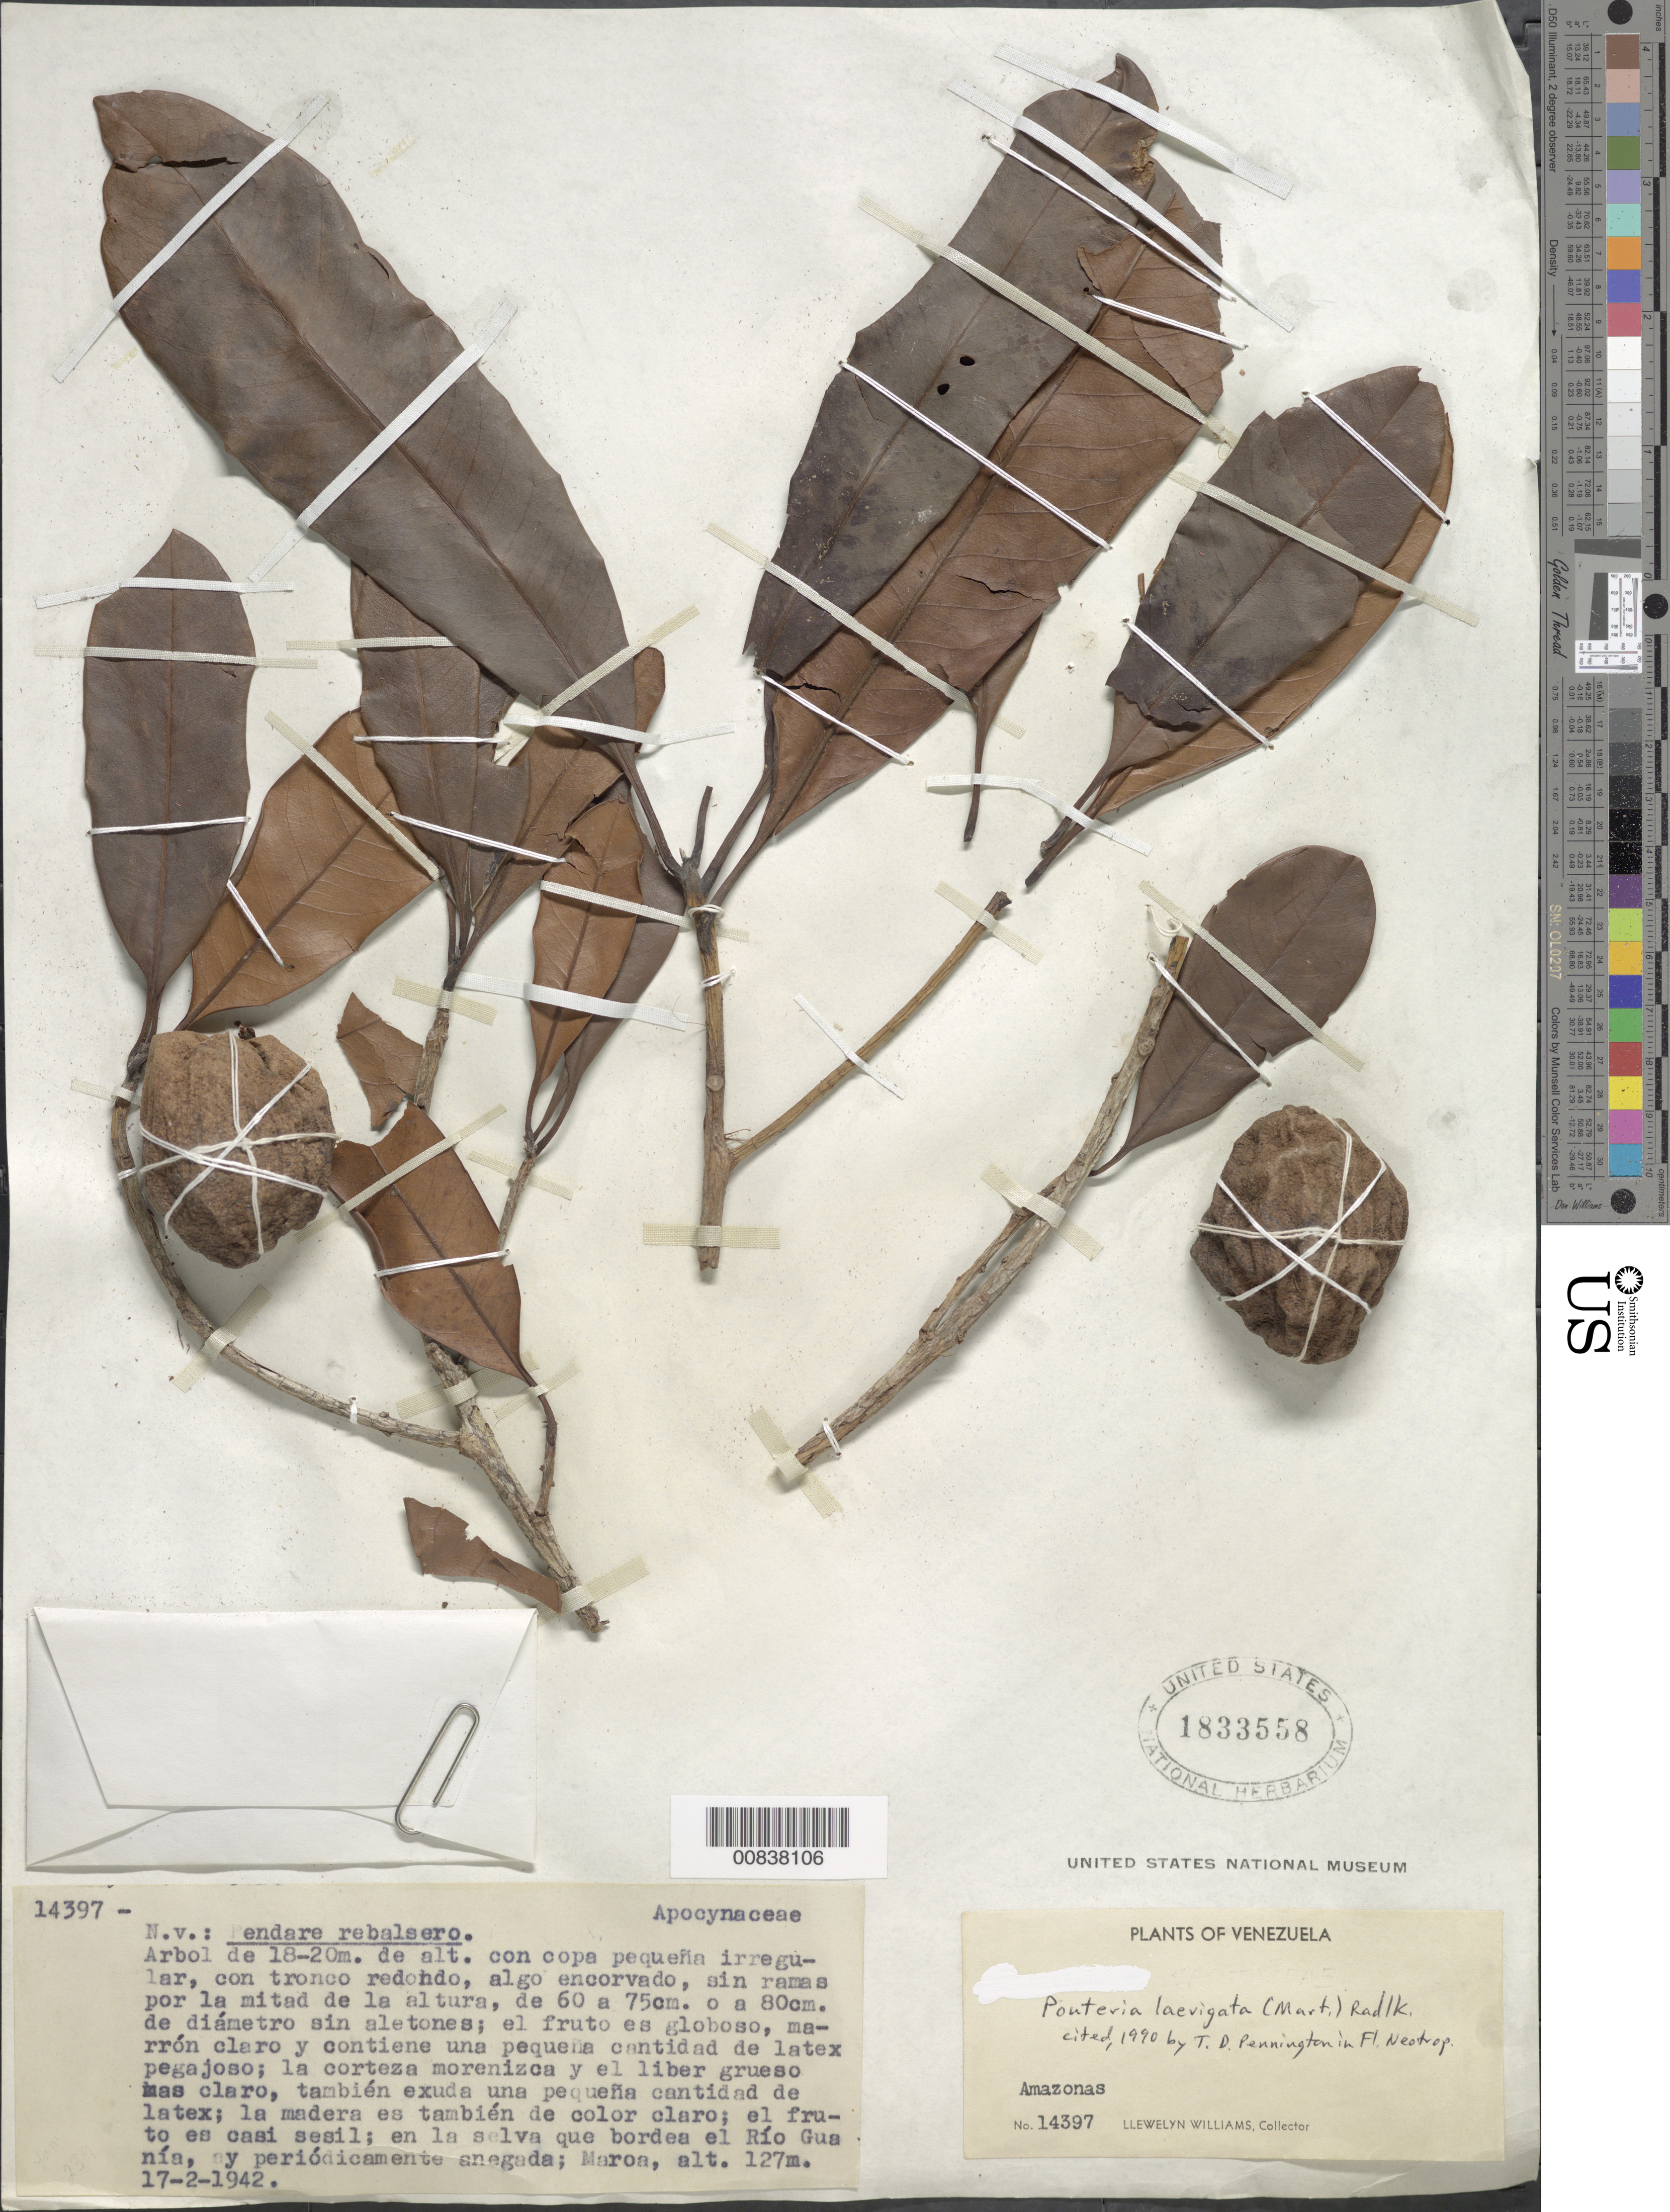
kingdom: Plantae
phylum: Tracheophyta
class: Magnoliopsida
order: Ericales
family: Sapotaceae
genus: Pouteria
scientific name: Pouteria laevigata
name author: (Mart.) Radlk.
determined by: Pennington, T. D., (K)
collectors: Ll. Williams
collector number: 14397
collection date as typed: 17-Feb-42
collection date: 1942-02-17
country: Venezuela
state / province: Amazonas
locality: Maroa, Río Guainía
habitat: Selva que bordea el rio, y periodicamente anegada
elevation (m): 127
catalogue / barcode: US 1833558